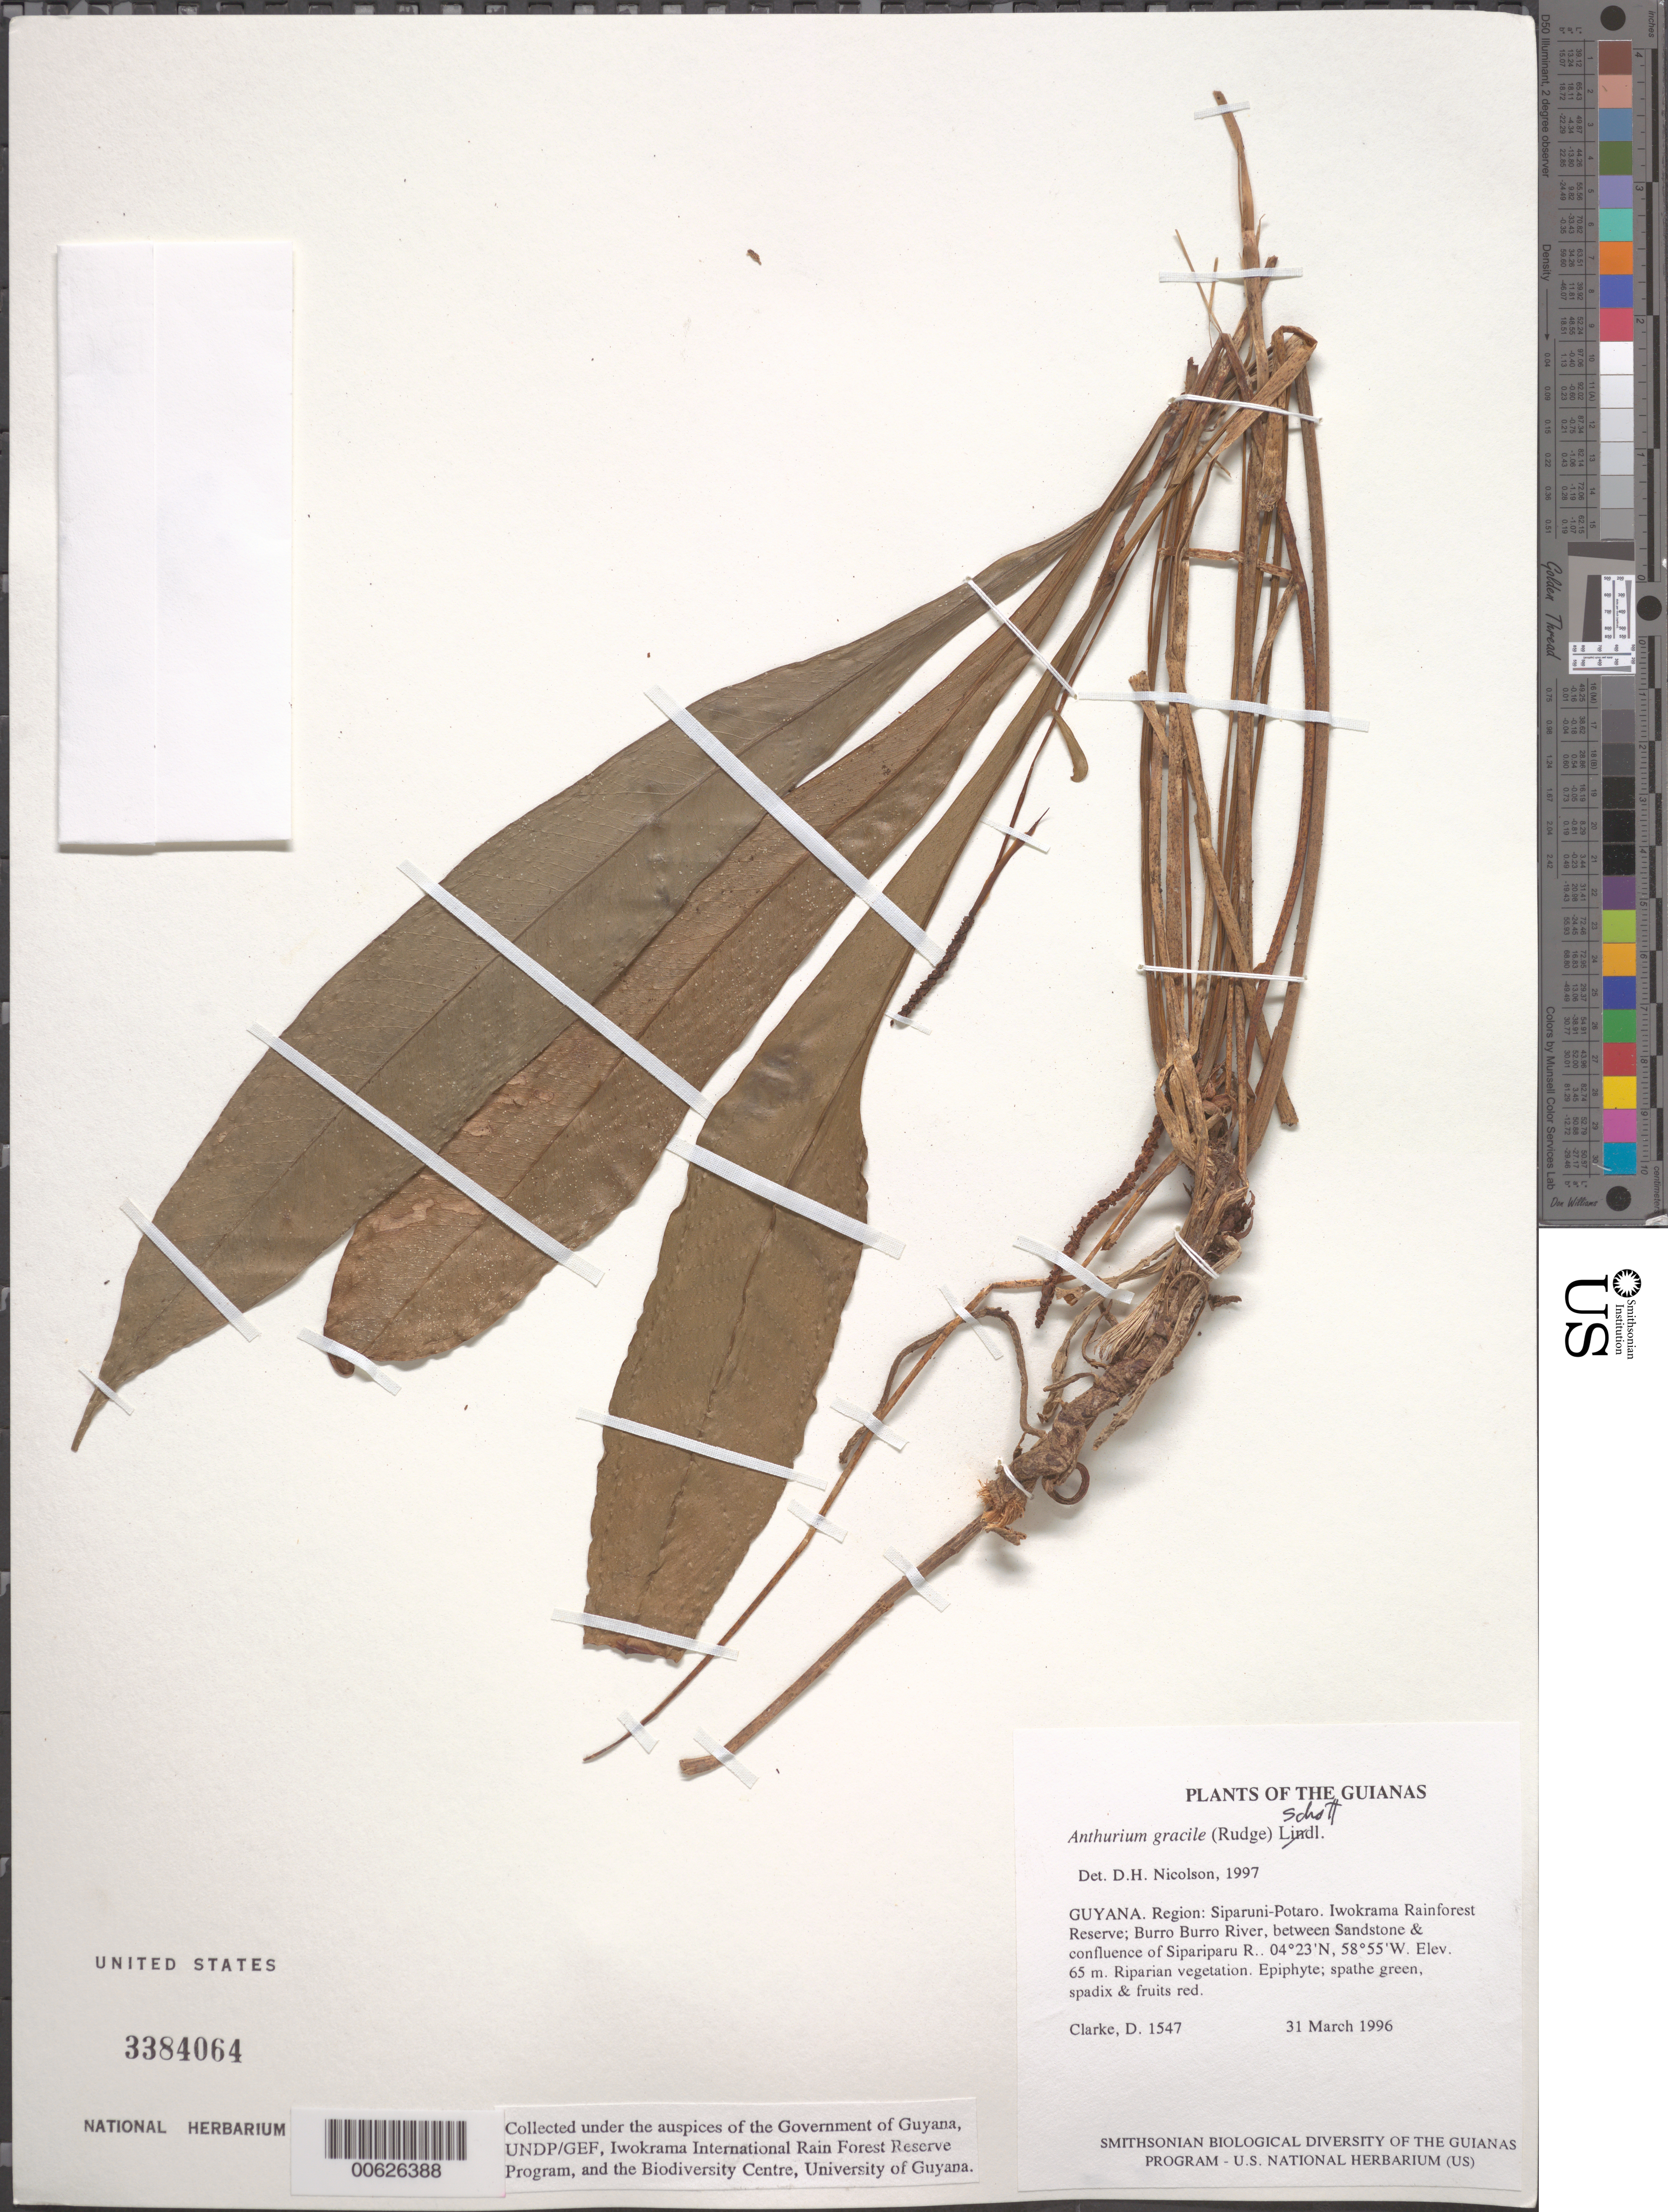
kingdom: Plantae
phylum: Tracheophyta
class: Liliopsida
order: Alismatales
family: Araceae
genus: Anthurium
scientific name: Anthurium gracile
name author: (Rudge) Schott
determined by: Nicolson, Dan H.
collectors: H. D. Clarke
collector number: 1547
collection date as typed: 31 March 1996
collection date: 1996-03-31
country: Guyana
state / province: Potaro-Siparuni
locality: Iwokrama Rainforest Reserve; Burro Burro River, between Sandstone & confluence of Sipariparu R.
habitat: Riparian vegetation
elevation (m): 65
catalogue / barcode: US 3384064